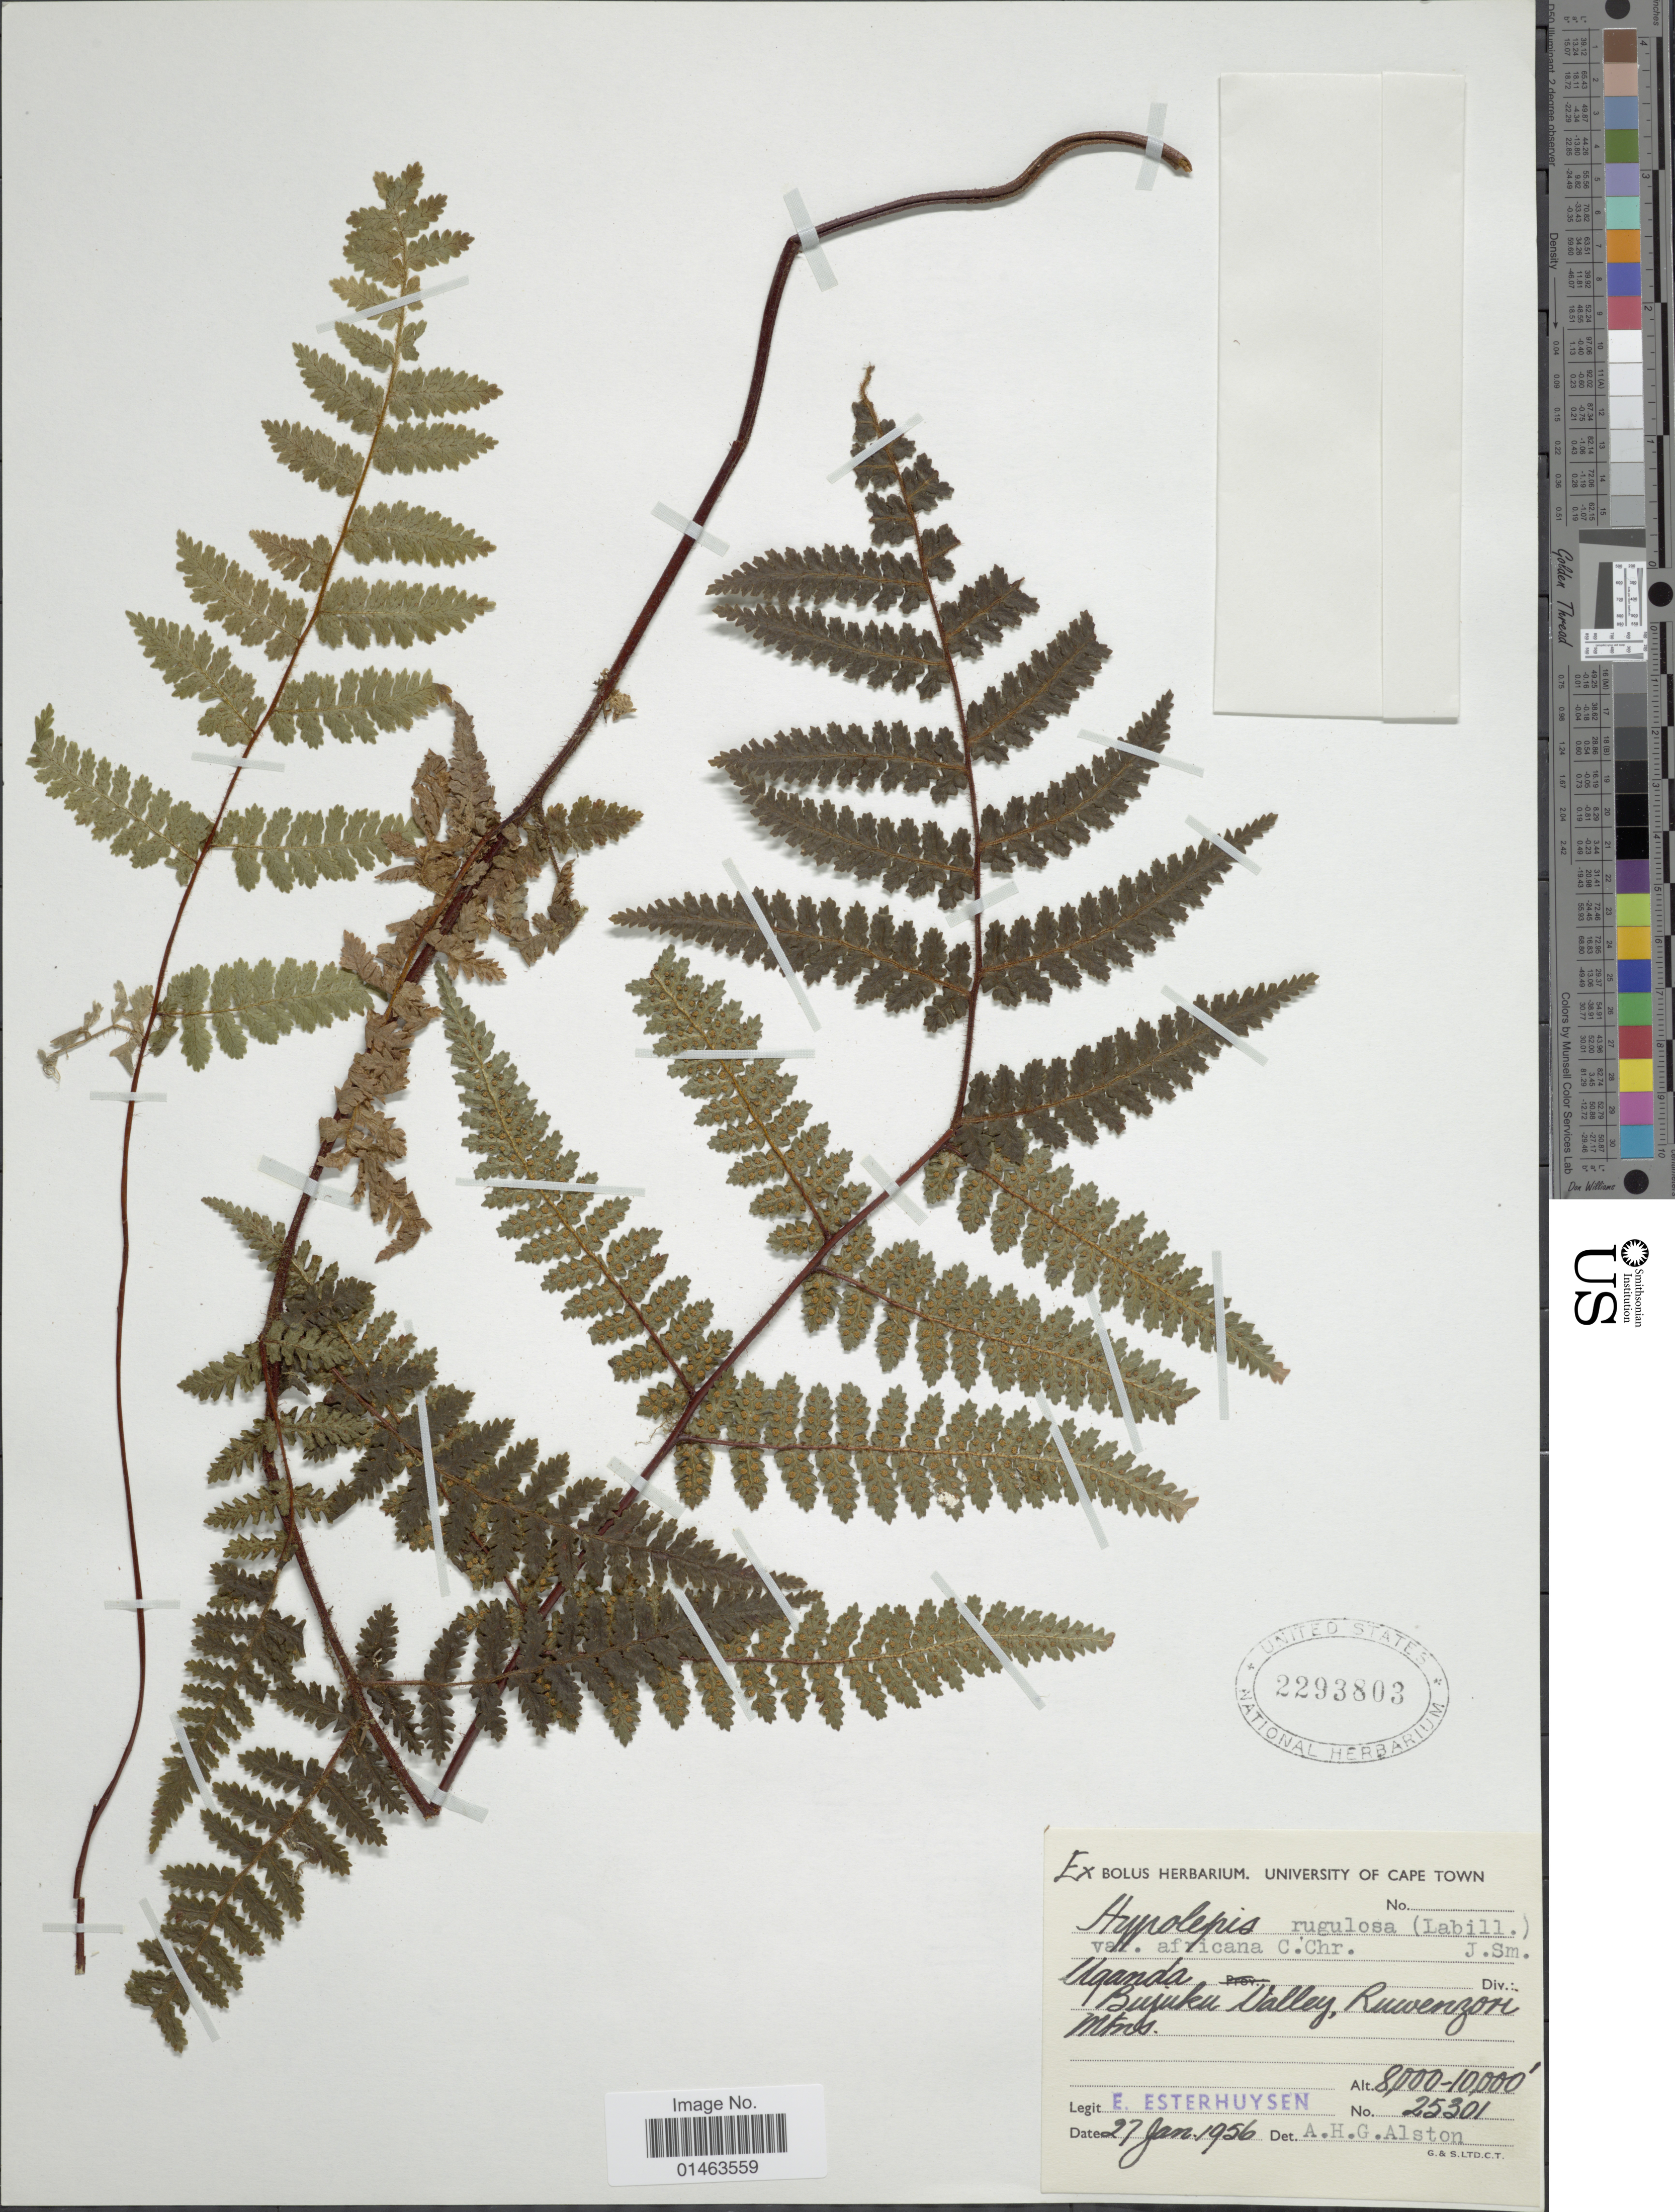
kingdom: Plantae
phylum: Tracheophyta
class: Polypodiopsida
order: Polypodiales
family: Dennstaedtiaceae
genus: Hypolepis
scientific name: Hypolepis rugosula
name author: (Labill.) J. Sm.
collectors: A. H. Alston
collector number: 25301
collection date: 1956-01-27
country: Uganda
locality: Bujuku Valley, Rwenzori Mountains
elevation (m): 2438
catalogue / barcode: US 2293803